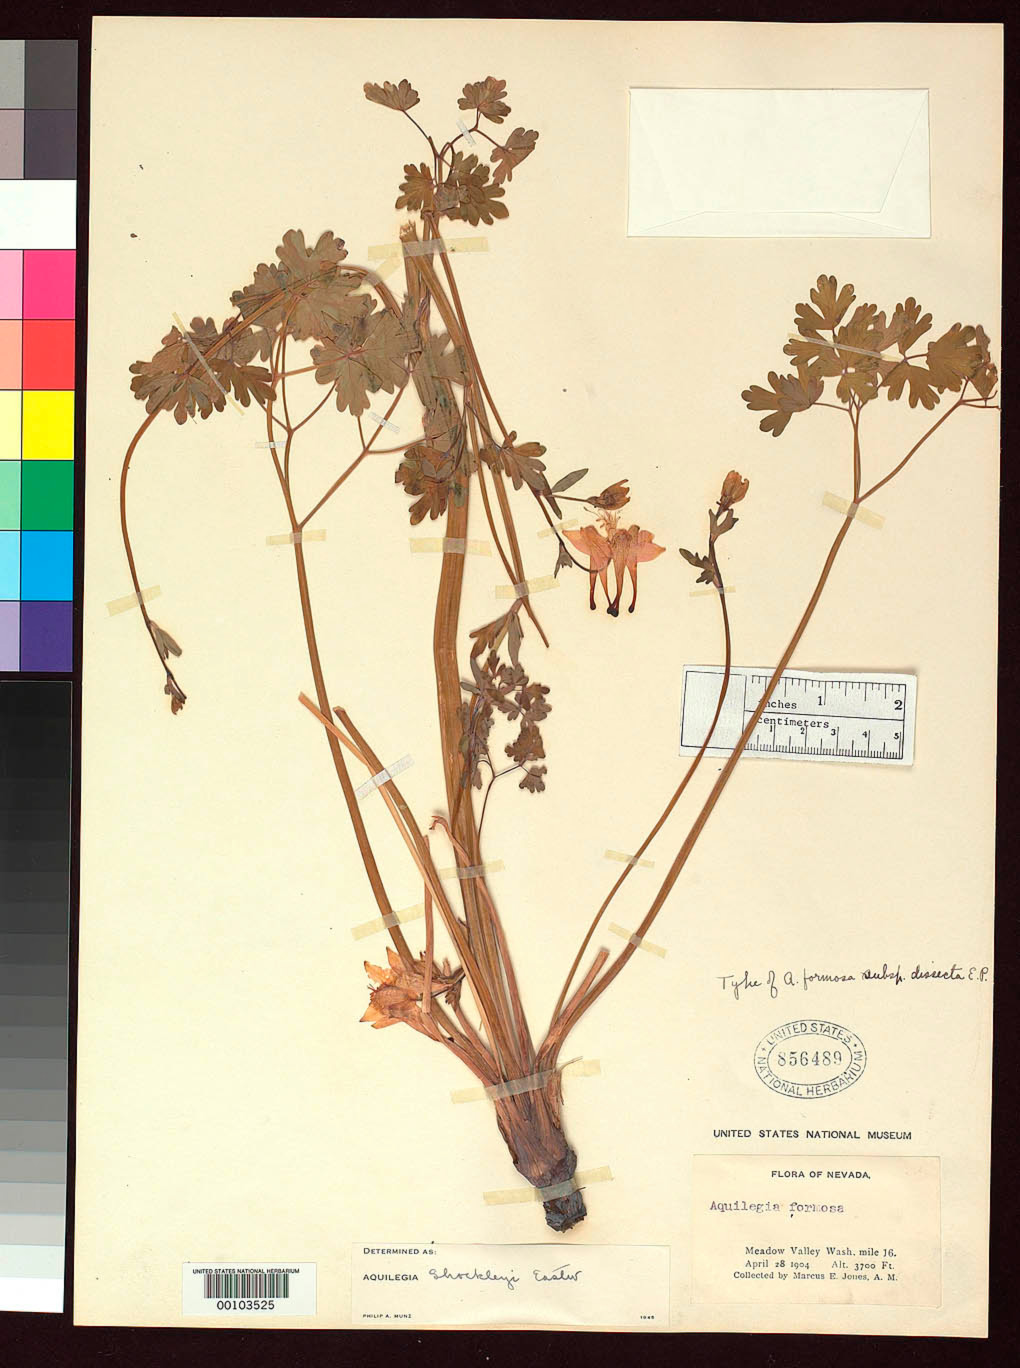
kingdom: Plantae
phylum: Tracheophyta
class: Magnoliopsida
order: Ranunculales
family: Ranunculaceae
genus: Aquilegia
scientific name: Aquilegia formosa subsp. dissecta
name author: Payson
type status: Isotype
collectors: M. E. Jones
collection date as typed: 28 Apr 1904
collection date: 1904-04-28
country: United States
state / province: Nevada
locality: Meadow Valley Wash., mi 16.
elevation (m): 1128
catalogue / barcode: US 856489